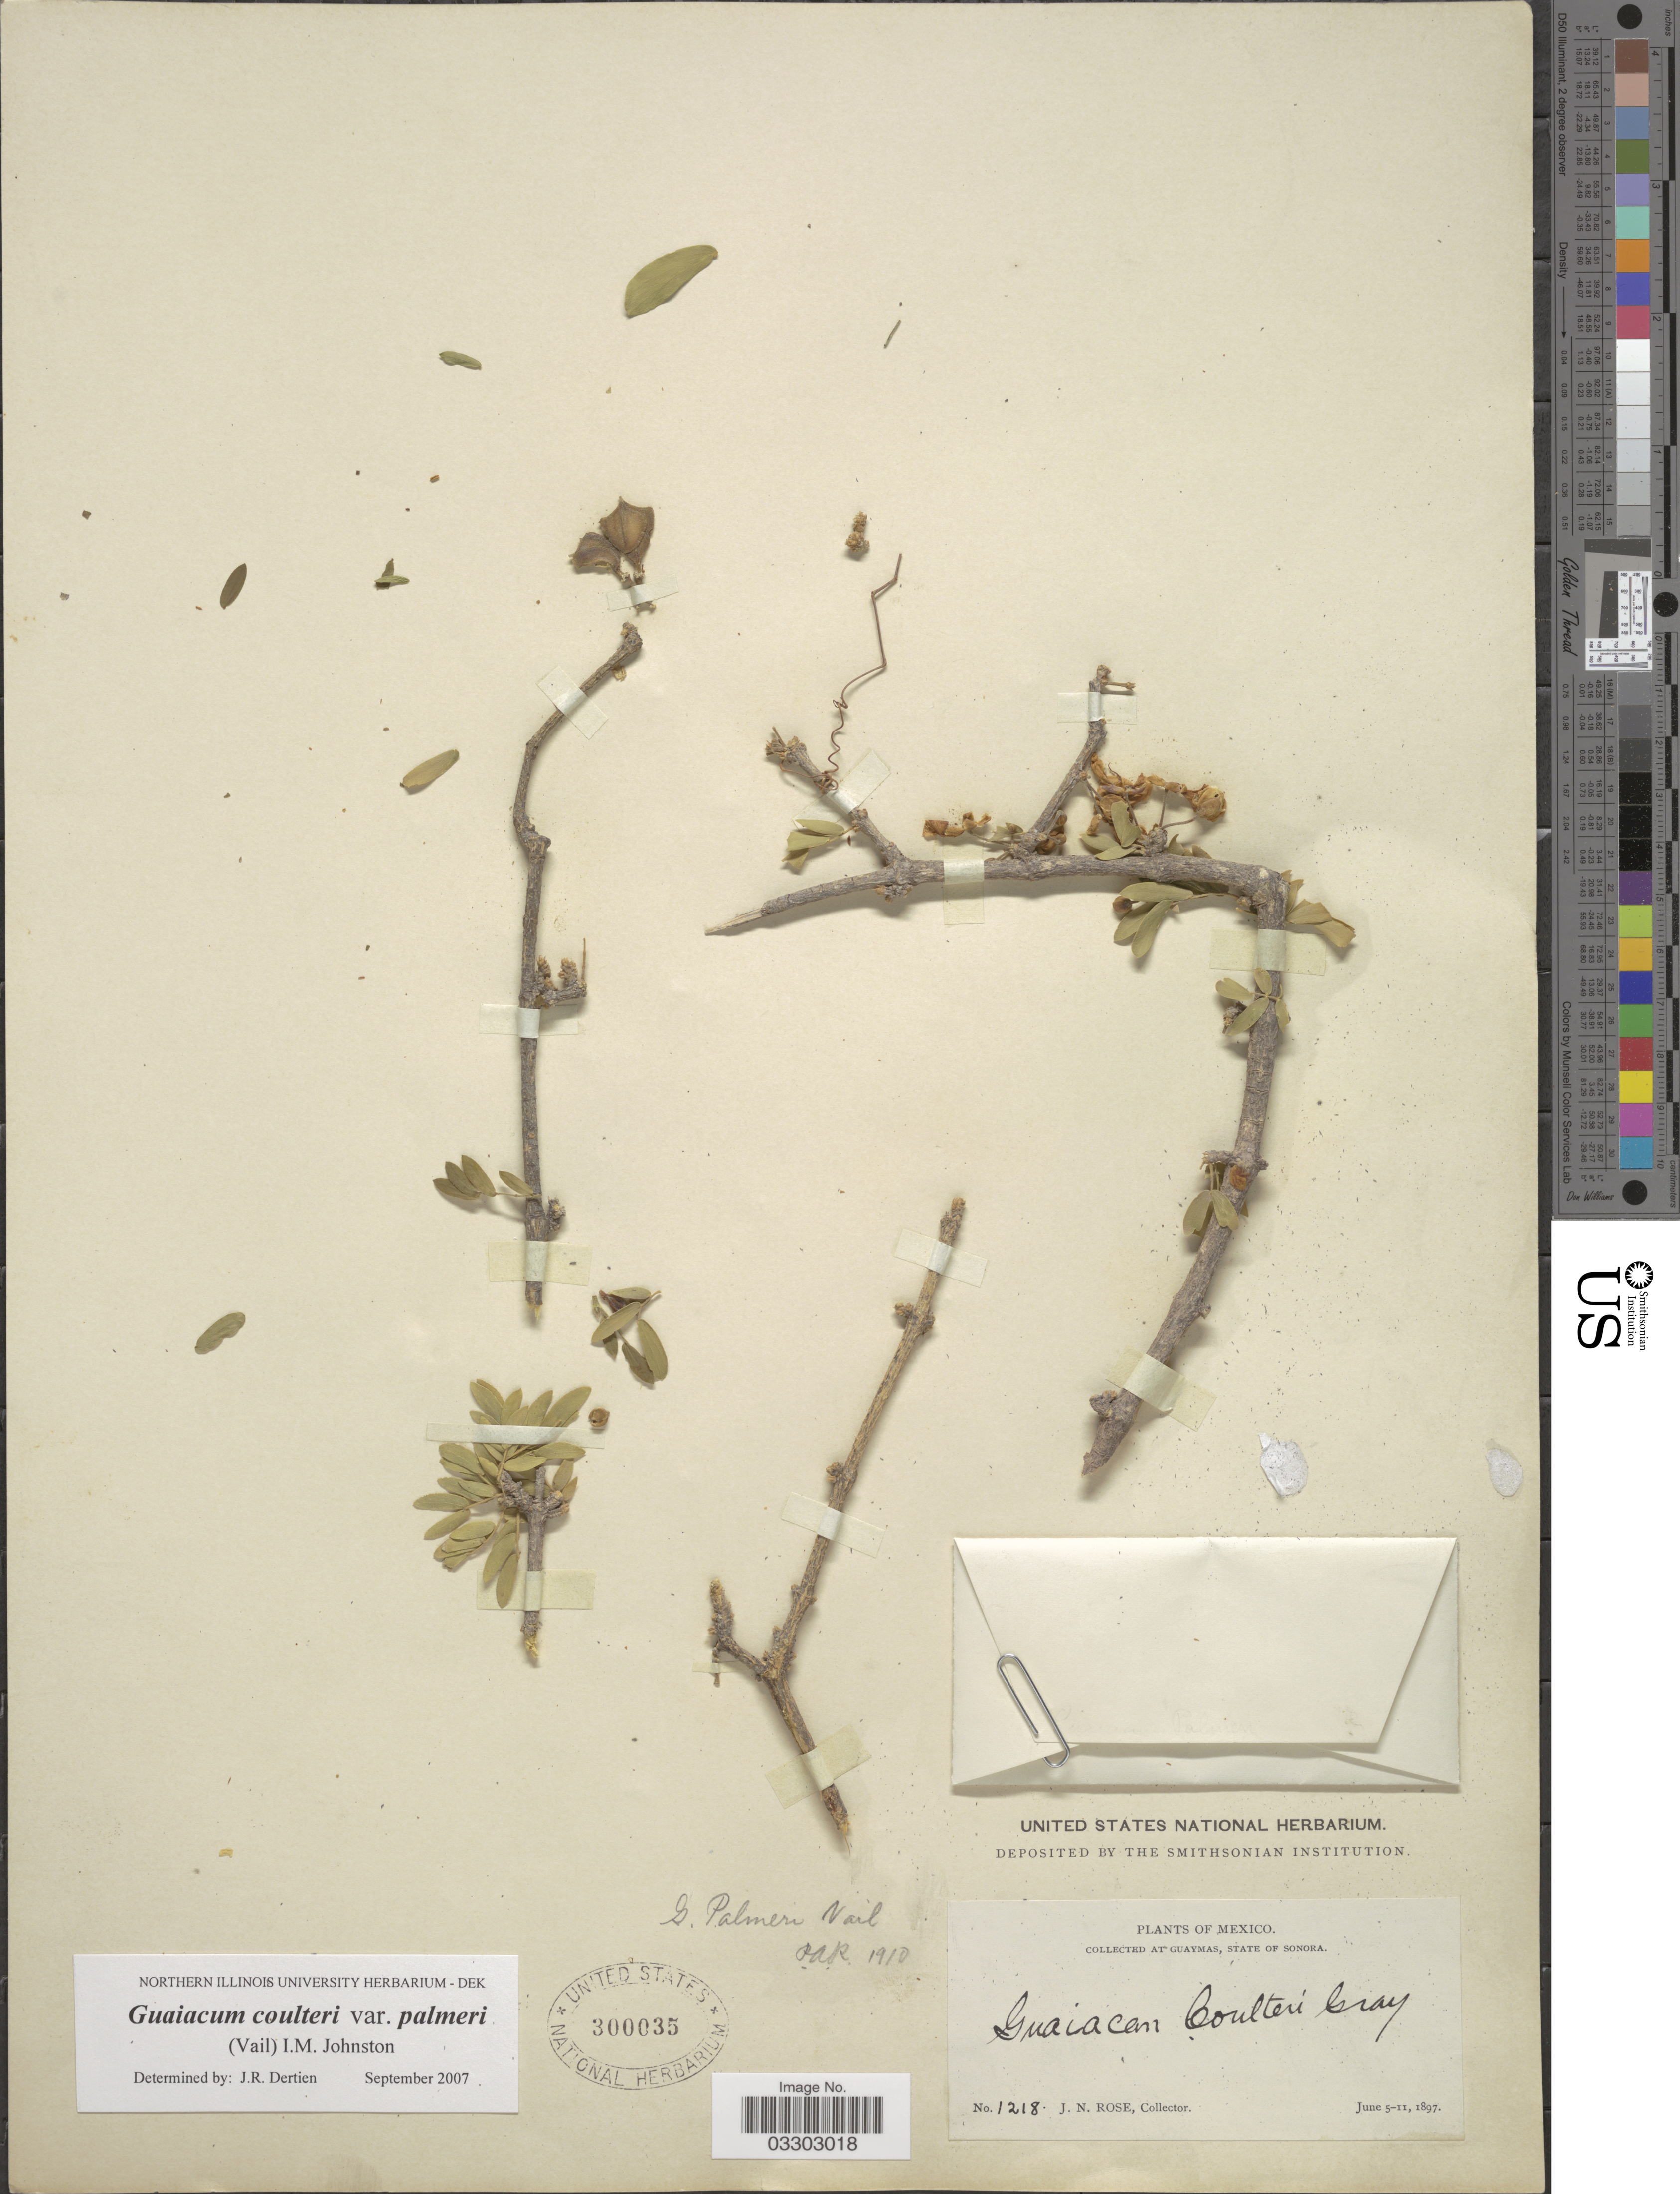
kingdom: Plantae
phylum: Tracheophyta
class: Magnoliopsida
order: Zygophyllales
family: Zygophyllaceae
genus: Guaiacum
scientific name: Guaiacum coulteri var. palmeri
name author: I.M. Johnst.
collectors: J. N. Rose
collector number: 1218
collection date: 1897-06-05/1897-06-11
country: Mexico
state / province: Sonora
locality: At Guaymas.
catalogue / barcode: US 300035